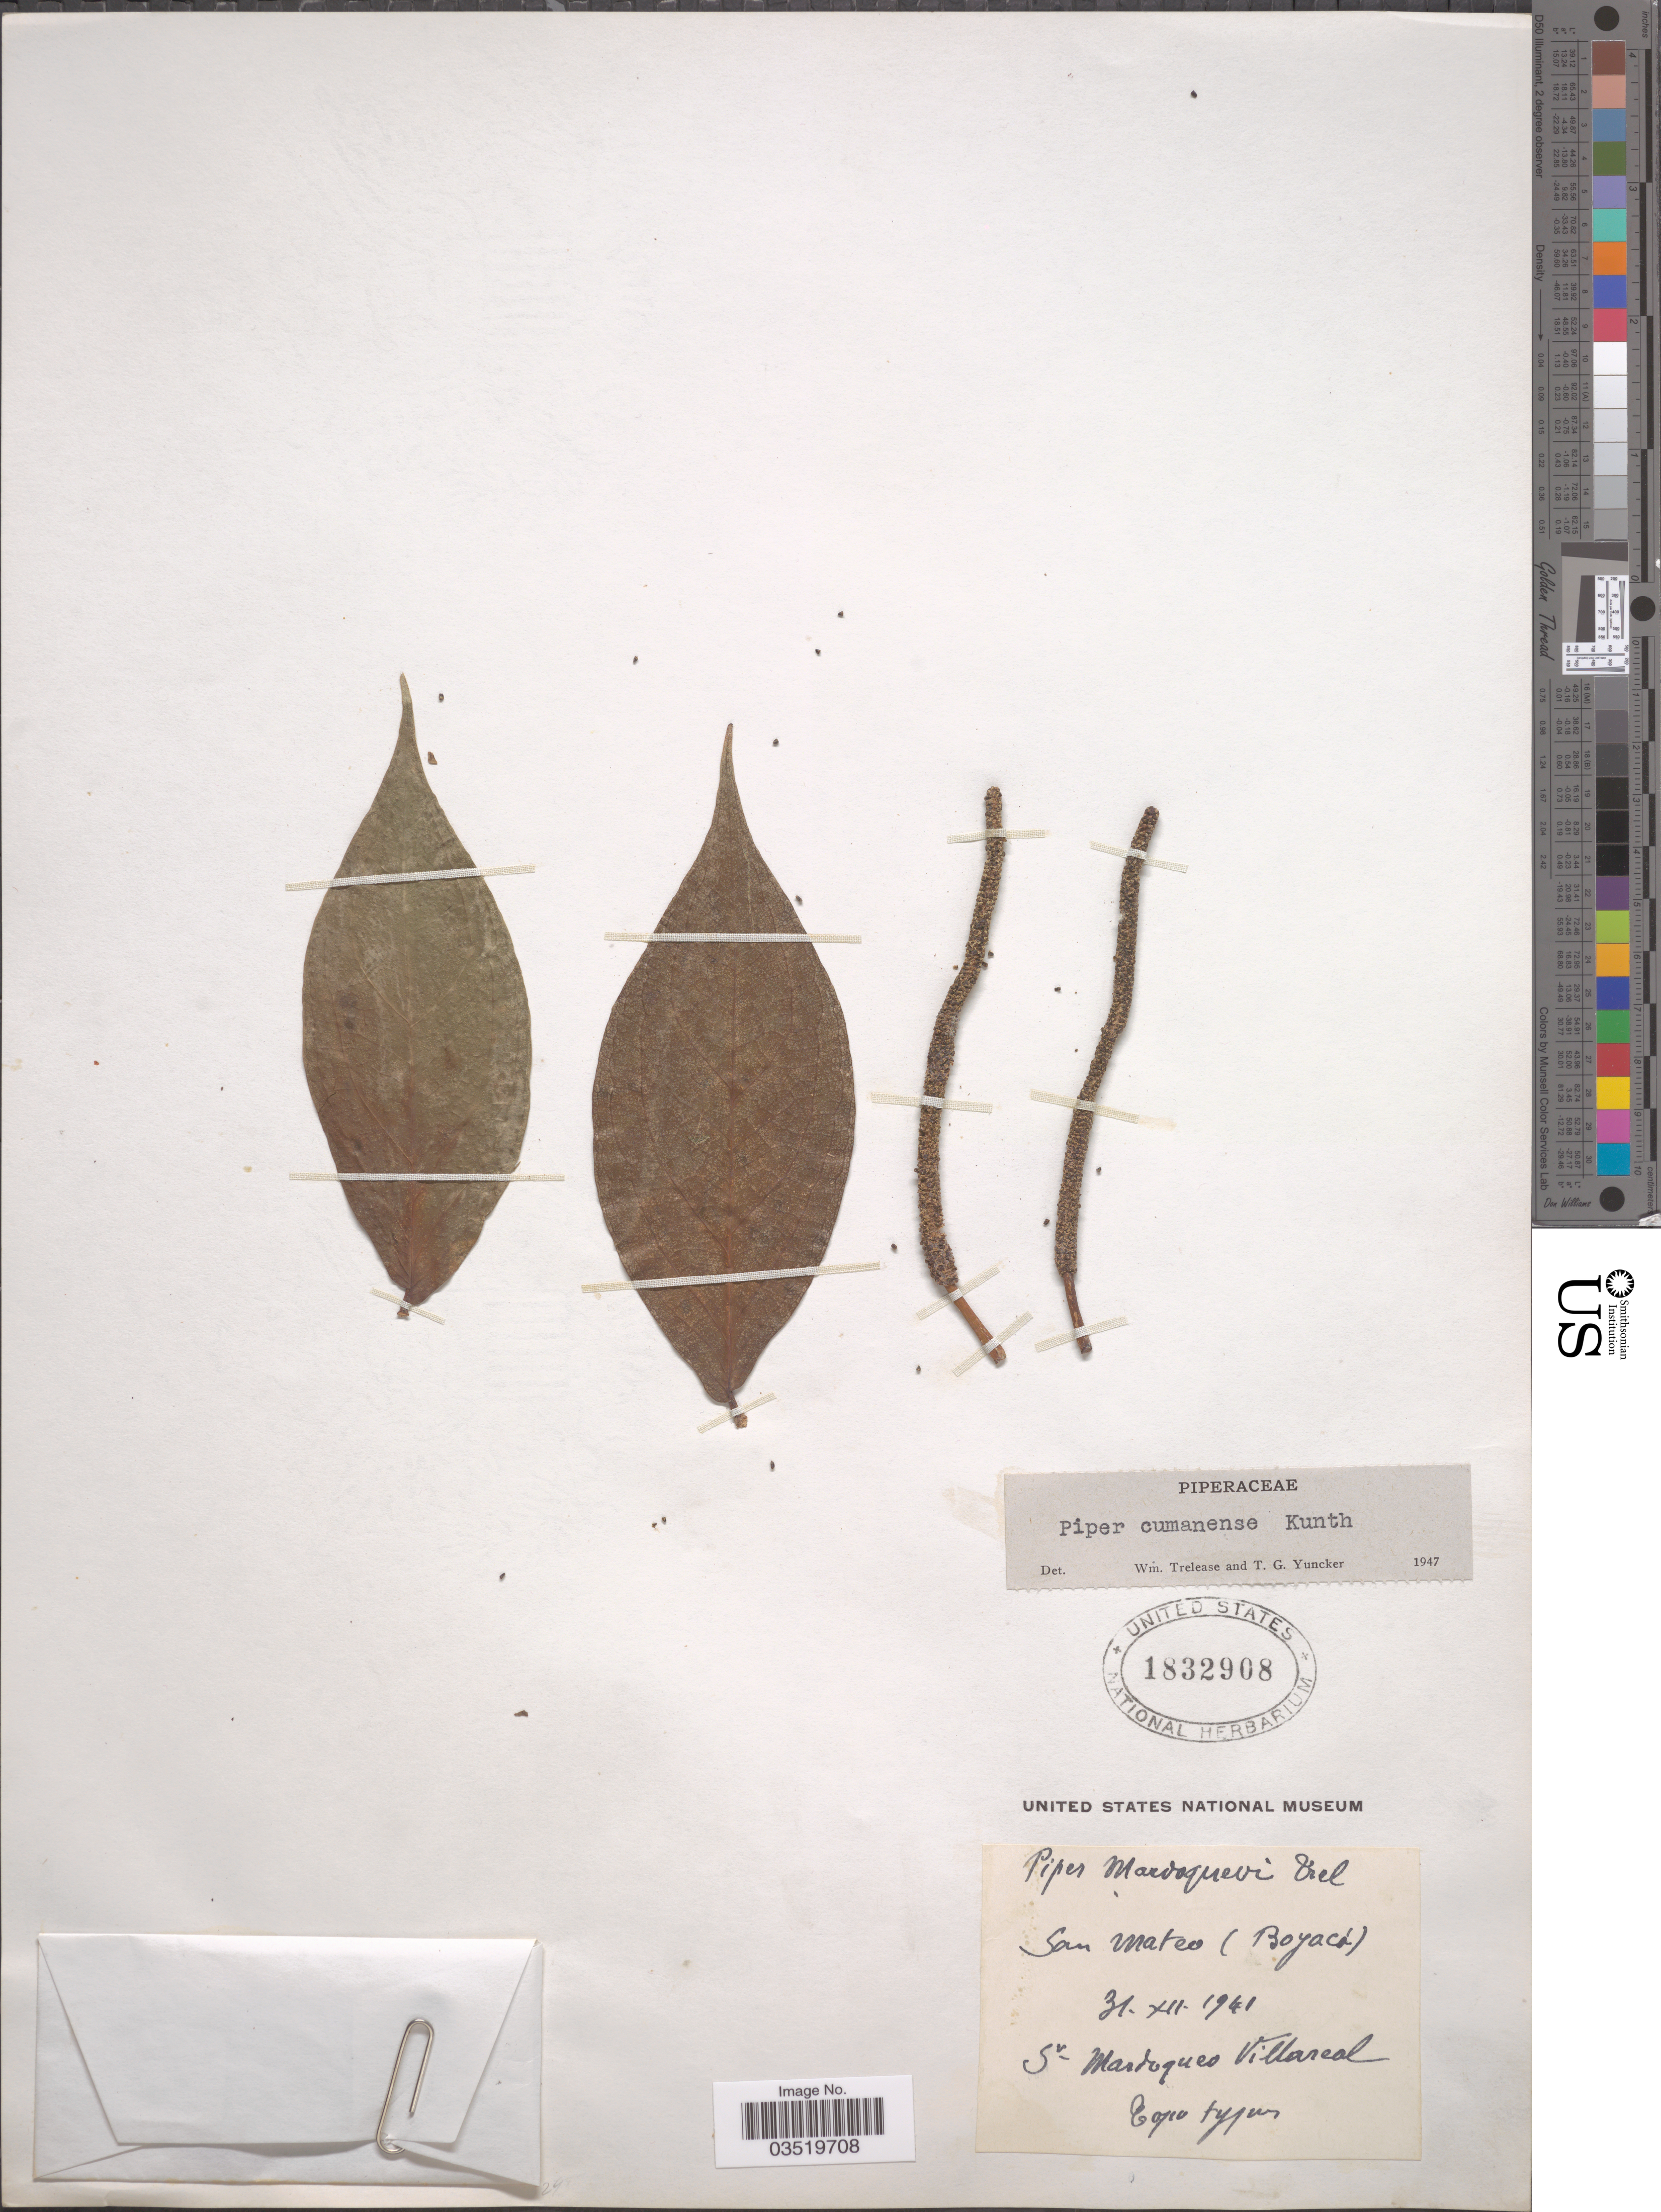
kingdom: Plantae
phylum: Tracheophyta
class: Magnoliopsida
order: Piperales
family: Piperaceae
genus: Piper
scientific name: Piper cumanense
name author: Kunth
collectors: M. Villareal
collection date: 1941-12-31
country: Colombia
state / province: Boyacá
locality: San Mateo.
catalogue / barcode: US 1832908